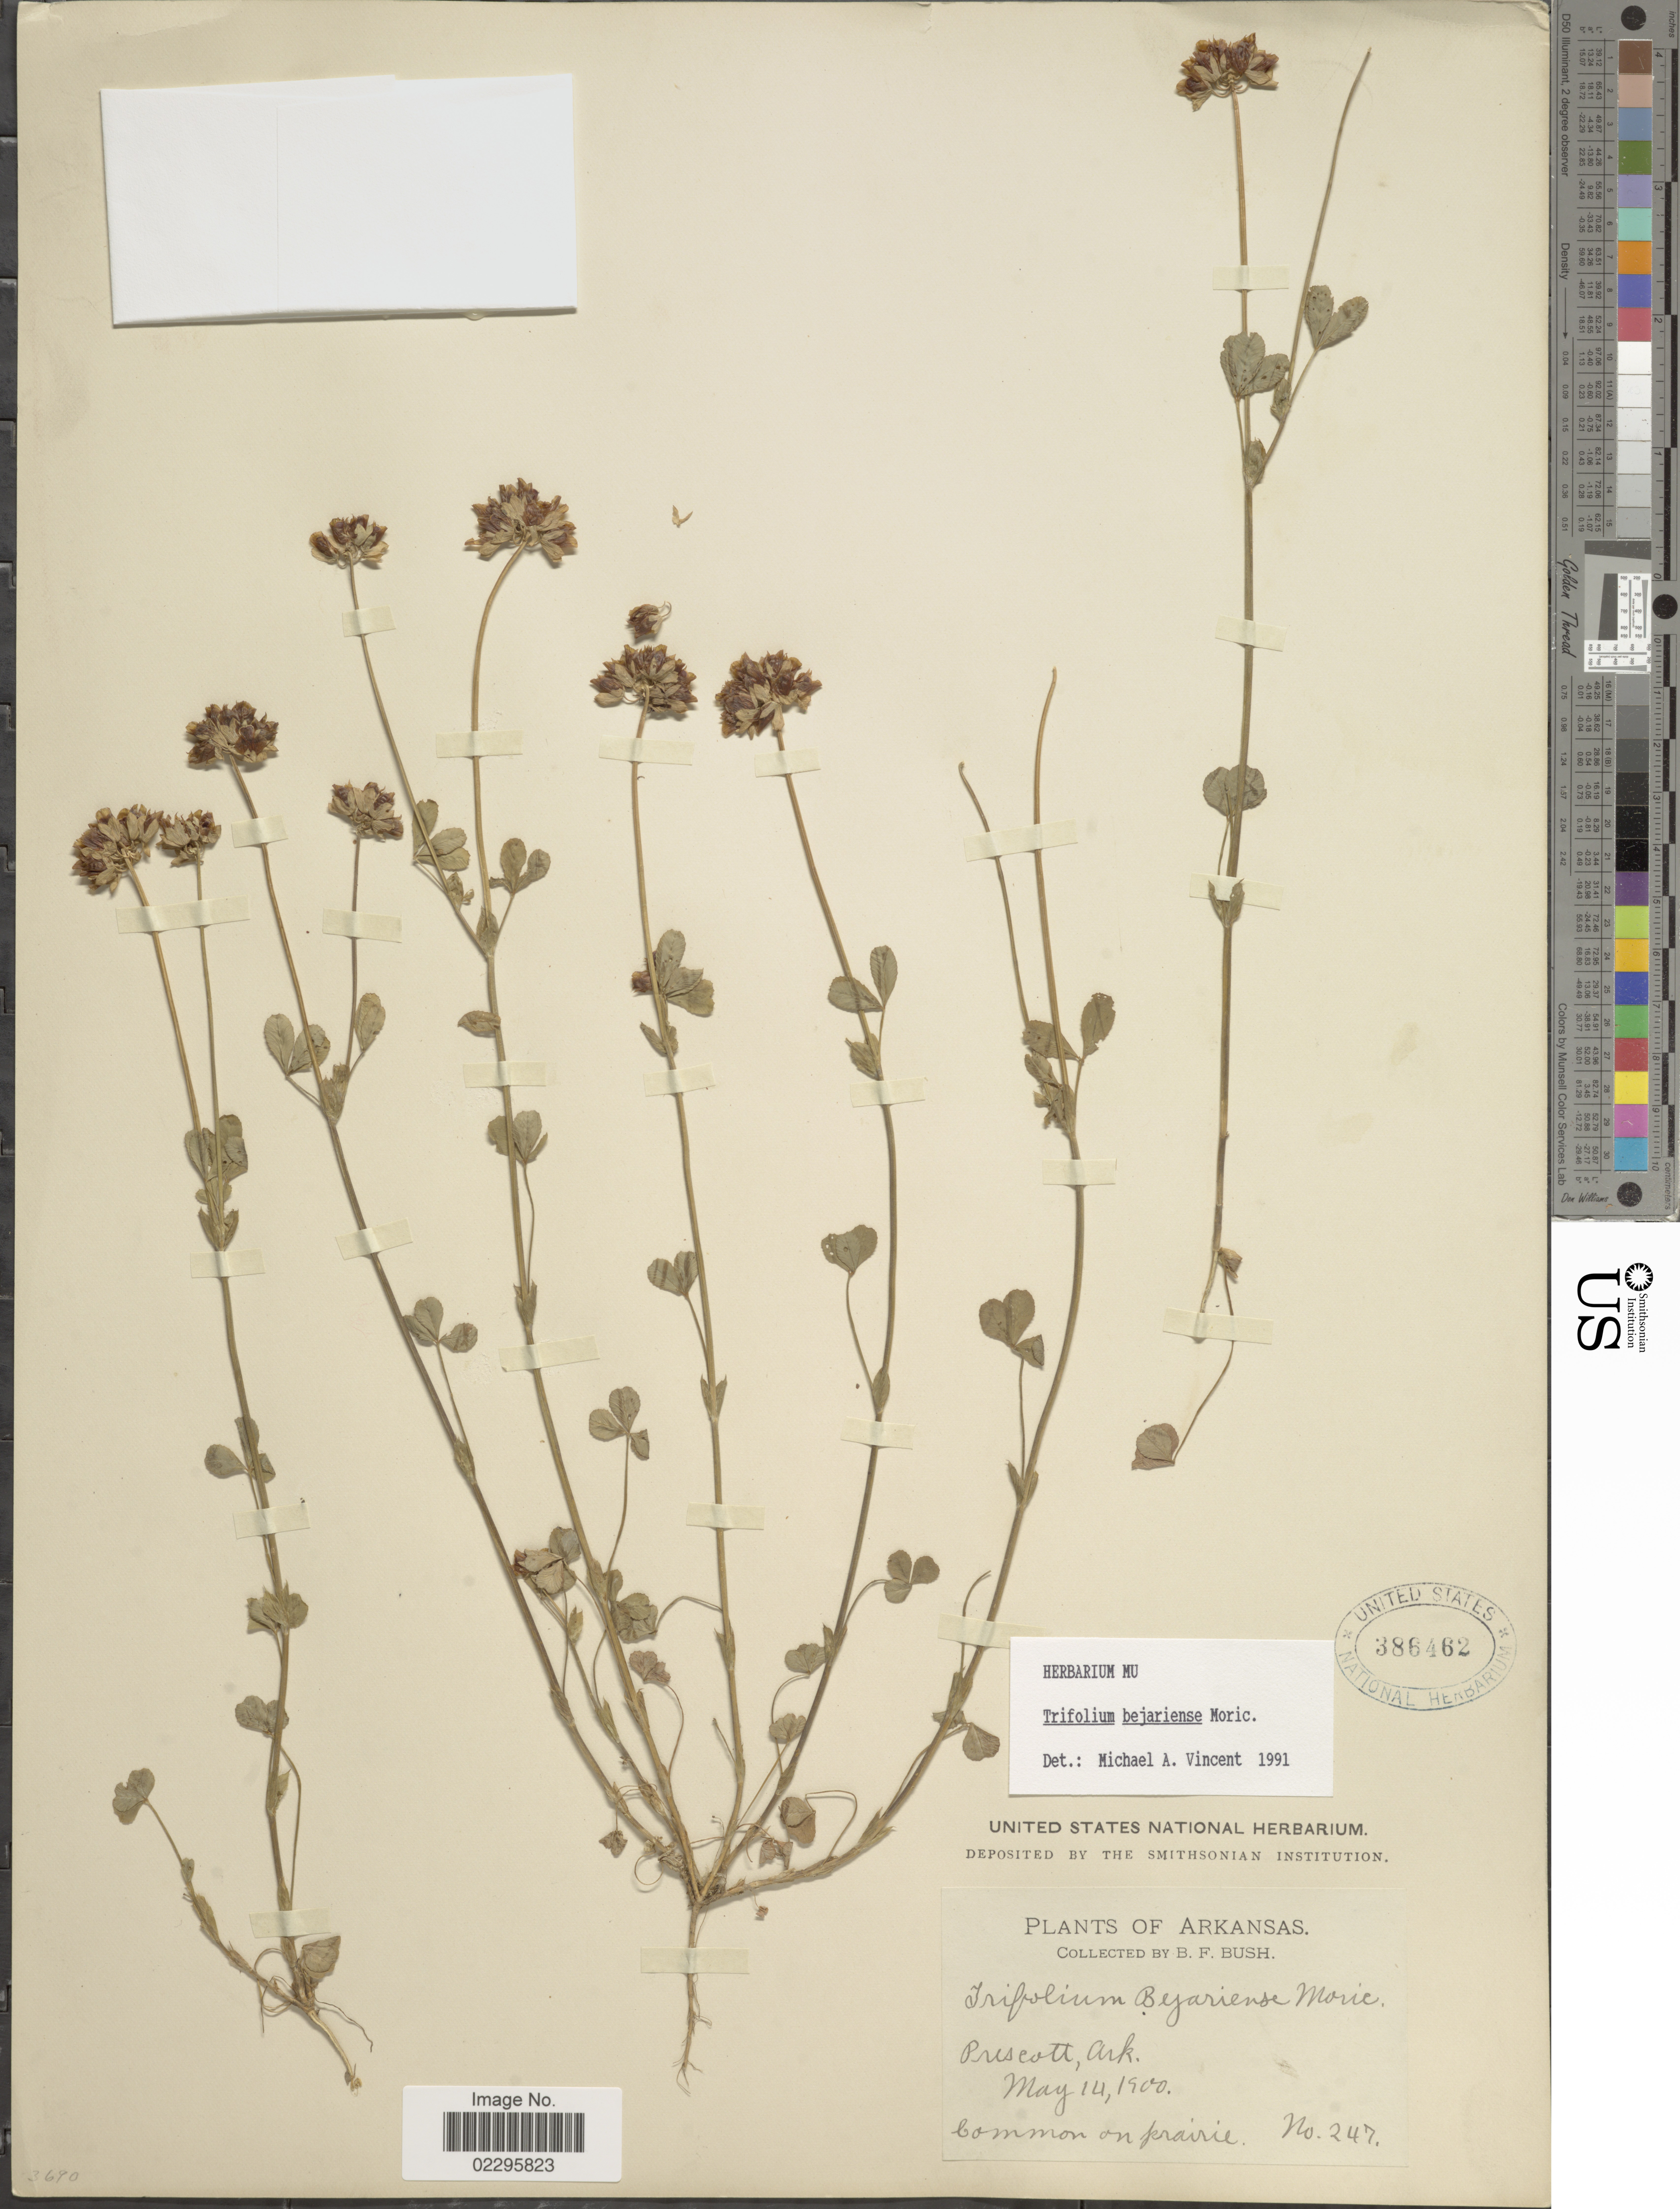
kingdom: Plantae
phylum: Tracheophyta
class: Magnoliopsida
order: Fabales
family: Fabaceae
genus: Trifolium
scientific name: Trifolium bejariense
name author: Moric.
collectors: B. F. Bush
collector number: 247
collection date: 1900-05-14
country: United States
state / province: Arkansas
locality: Prescott, on prairie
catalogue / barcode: US 386462